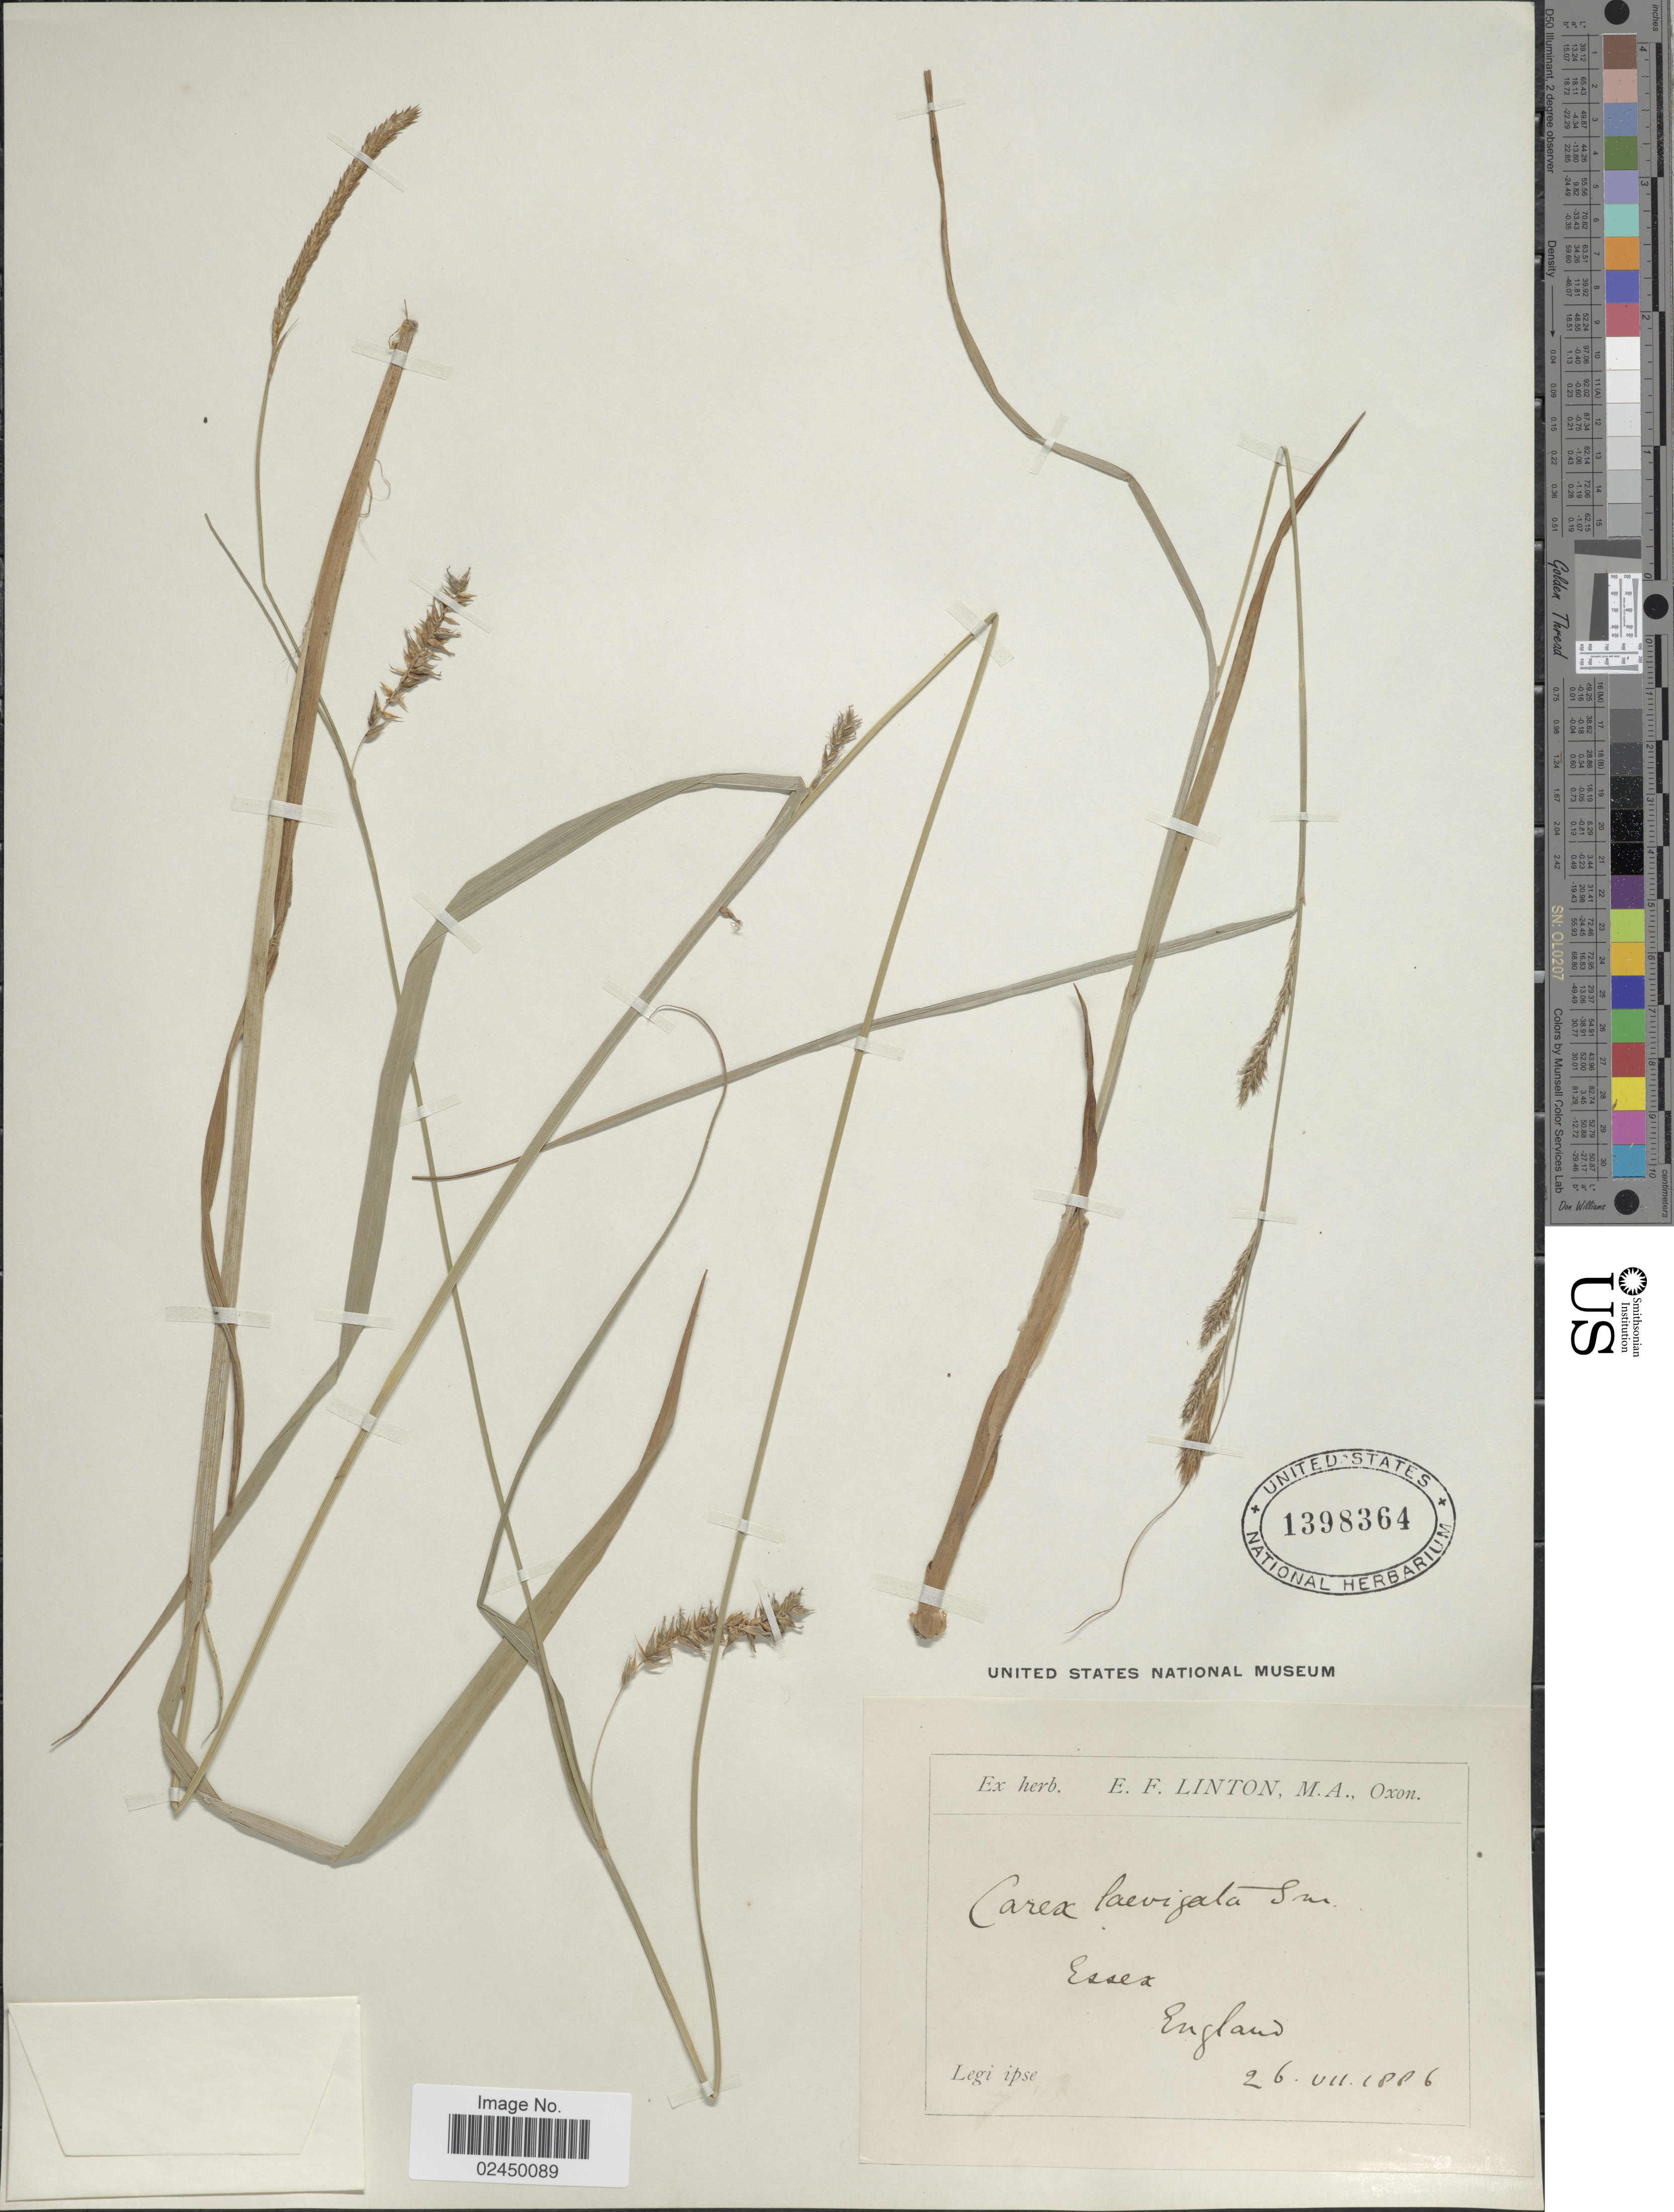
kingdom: Plantae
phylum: Tracheophyta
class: Liliopsida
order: Poales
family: Cyperaceae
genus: Carex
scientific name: Carex laevigata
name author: Sm.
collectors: E. Linton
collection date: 1886-07-26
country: United Kingdom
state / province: England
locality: Essex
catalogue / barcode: US 1398364